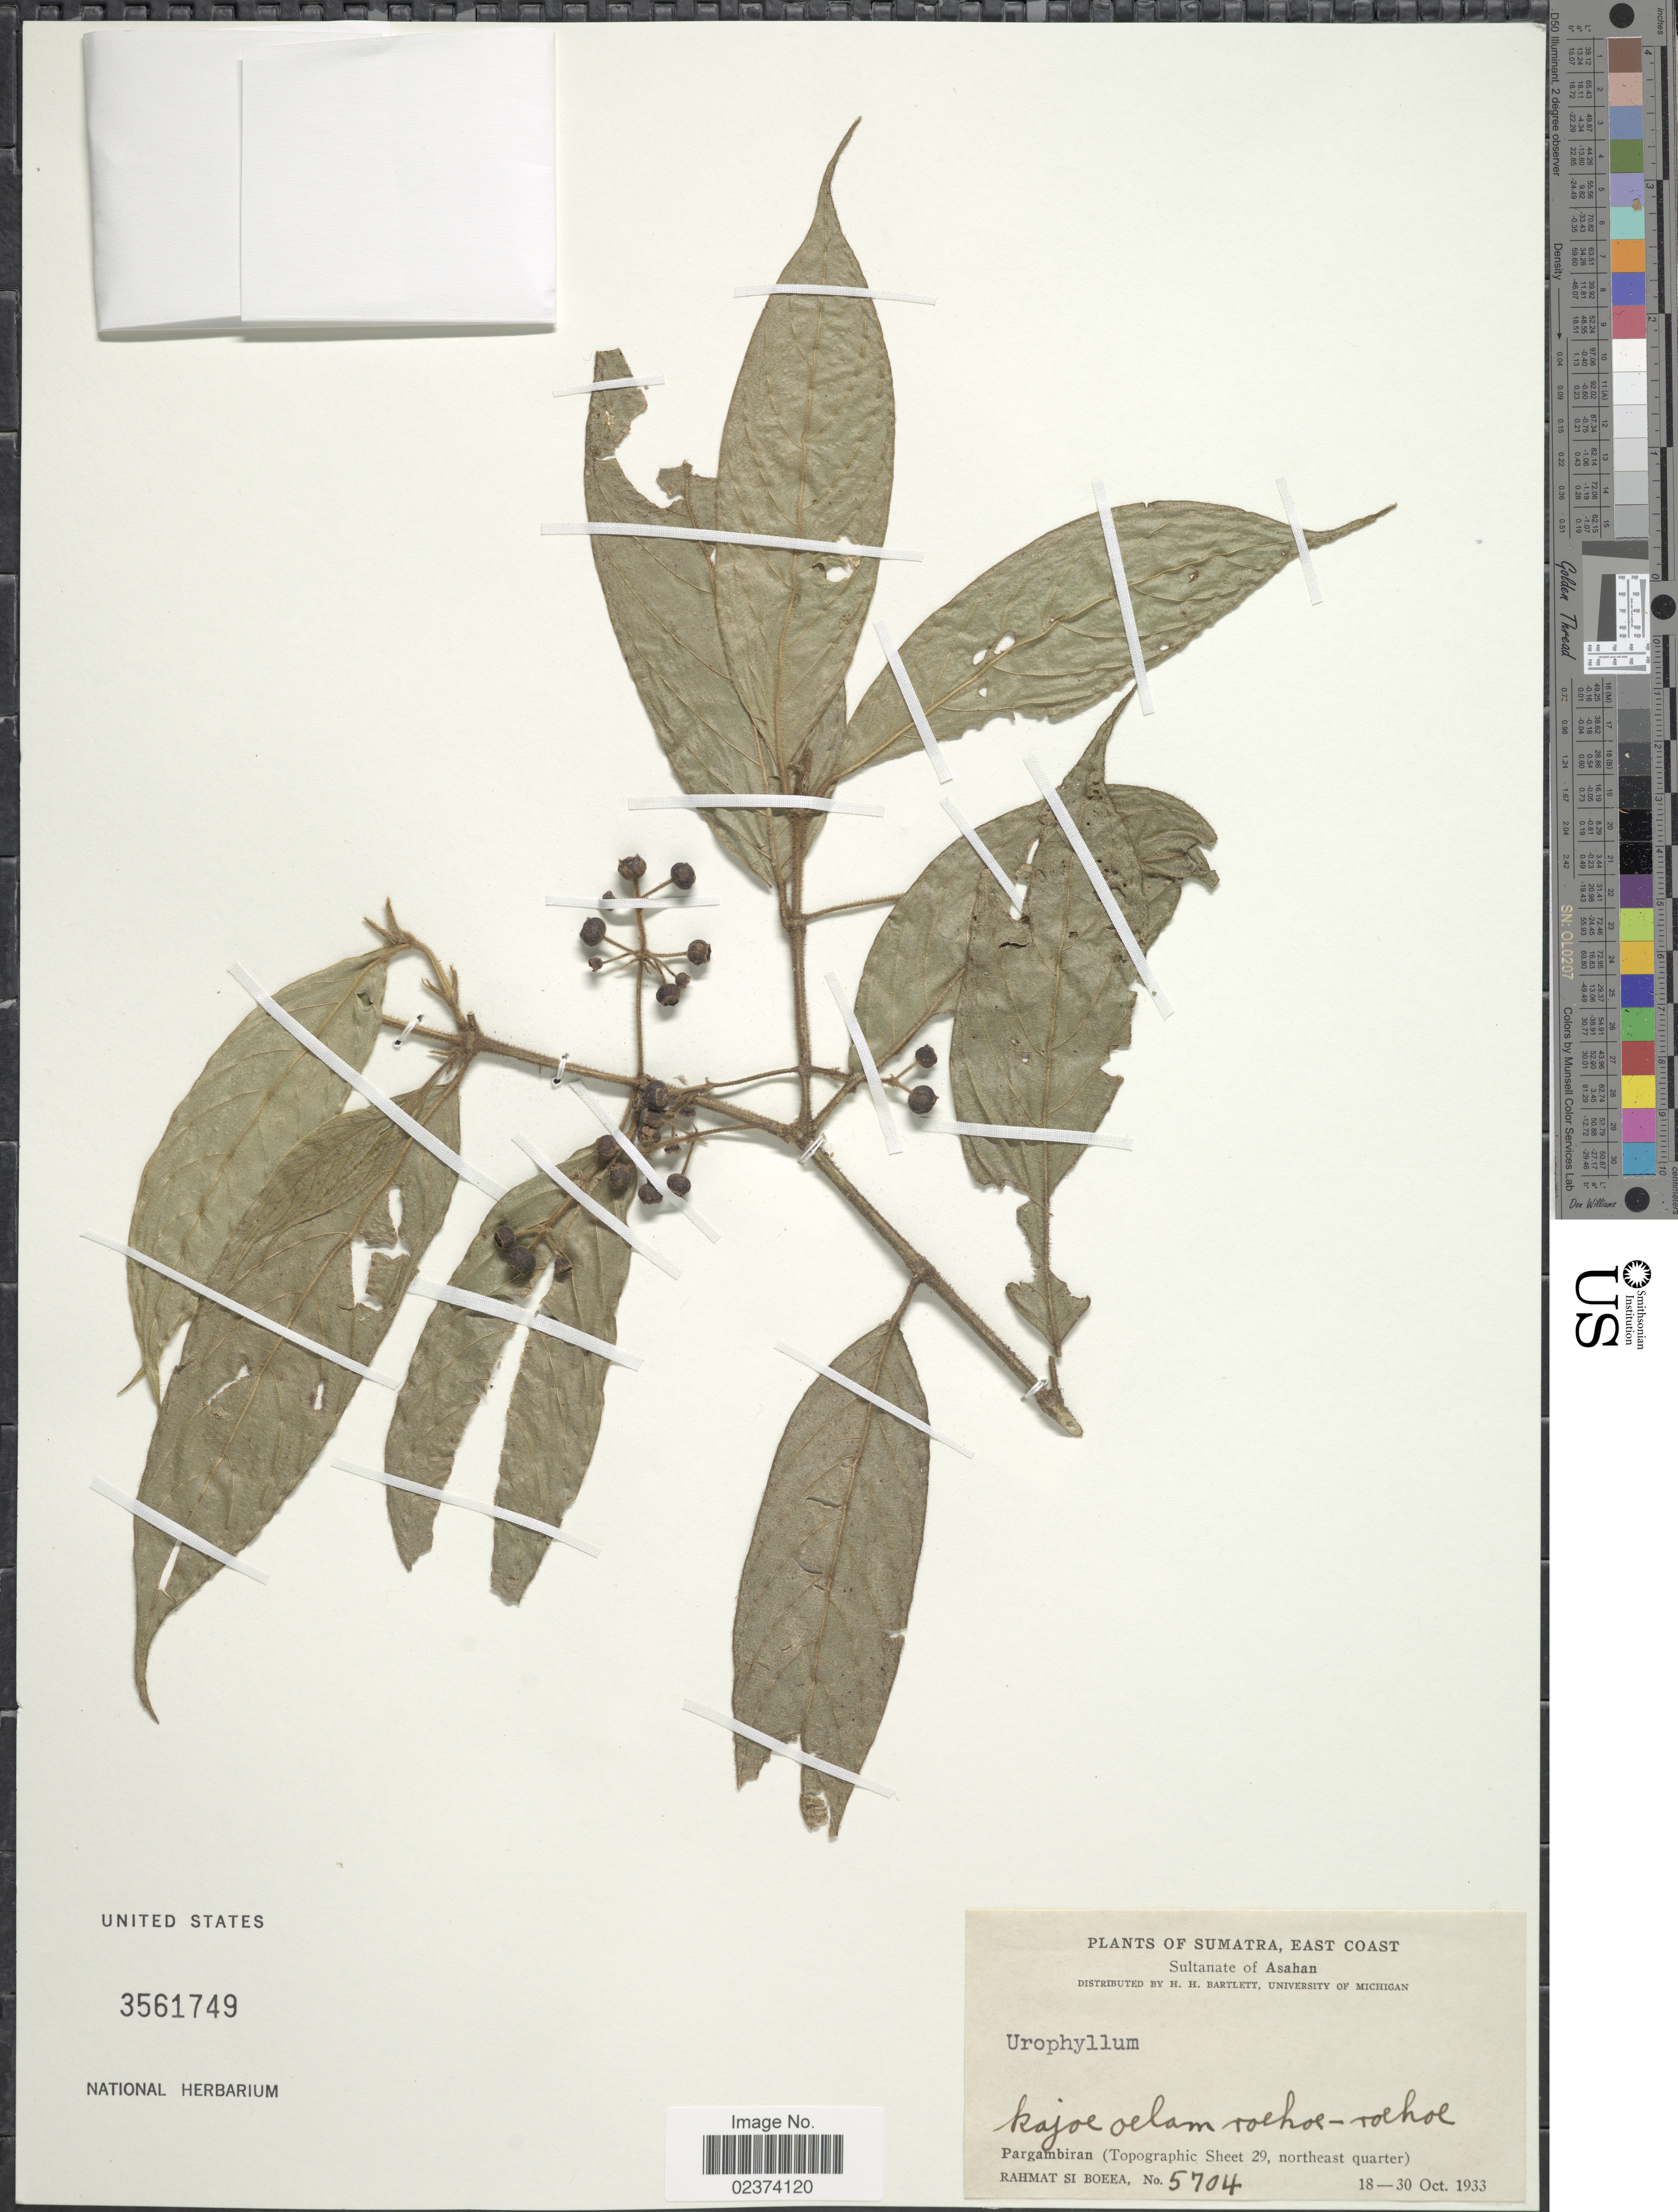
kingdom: Plantae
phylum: Tracheophyta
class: Magnoliopsida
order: Gentianales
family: Rubiaceae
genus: Urophyllum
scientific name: Urophyllum sp.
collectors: Rahmat Si Boeea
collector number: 5704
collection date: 1933-10-18/1933-10-30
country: Indonesia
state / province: Sumatra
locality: East Coast, Sultanate of Asahan, Pargambiran (Topographic Sheet 29, northeast quarter)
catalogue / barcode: US 3561749